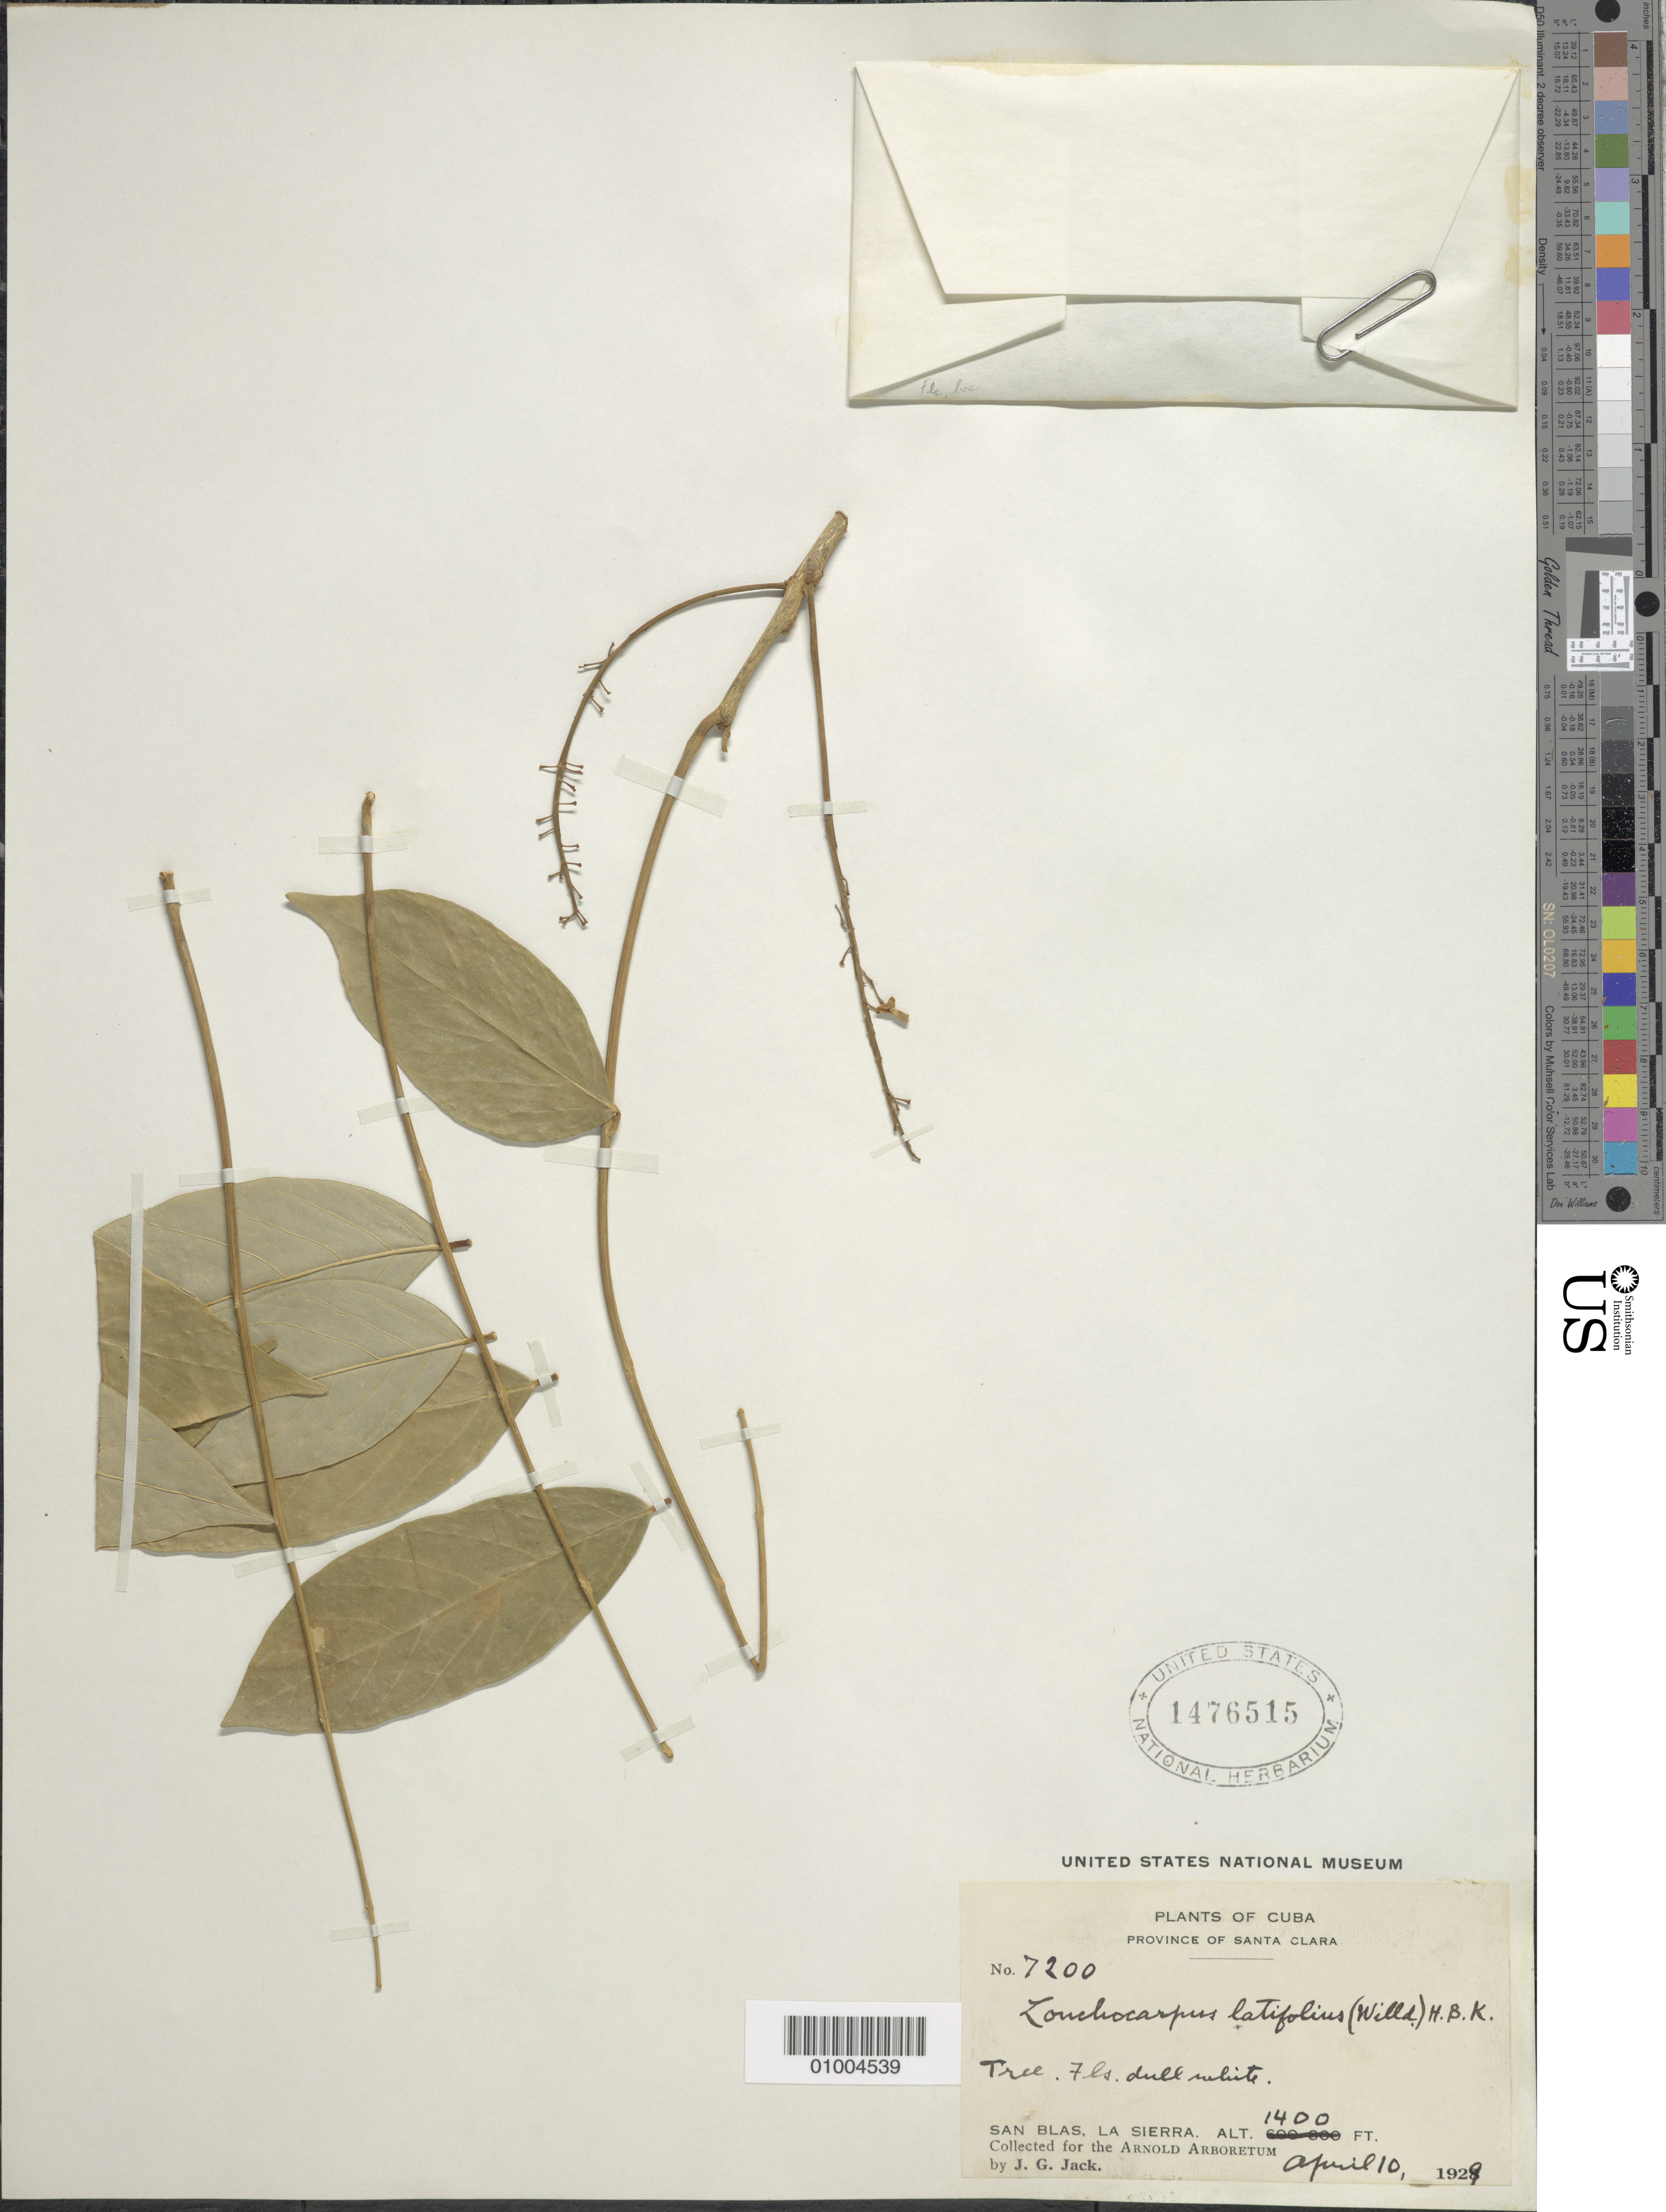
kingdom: Plantae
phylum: Tracheophyta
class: Magnoliopsida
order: Fabales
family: Fabaceae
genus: Lonchocarpus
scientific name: Lonchocarpus heptaphyllus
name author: (Poir.) DC.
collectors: J. G. Jack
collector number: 7200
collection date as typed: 10 Apr 1929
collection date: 1929-04-10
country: Cuba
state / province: Matanzas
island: Cuba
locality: San Blas, La Sierra, Santa Clara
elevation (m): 427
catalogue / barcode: US 1476515